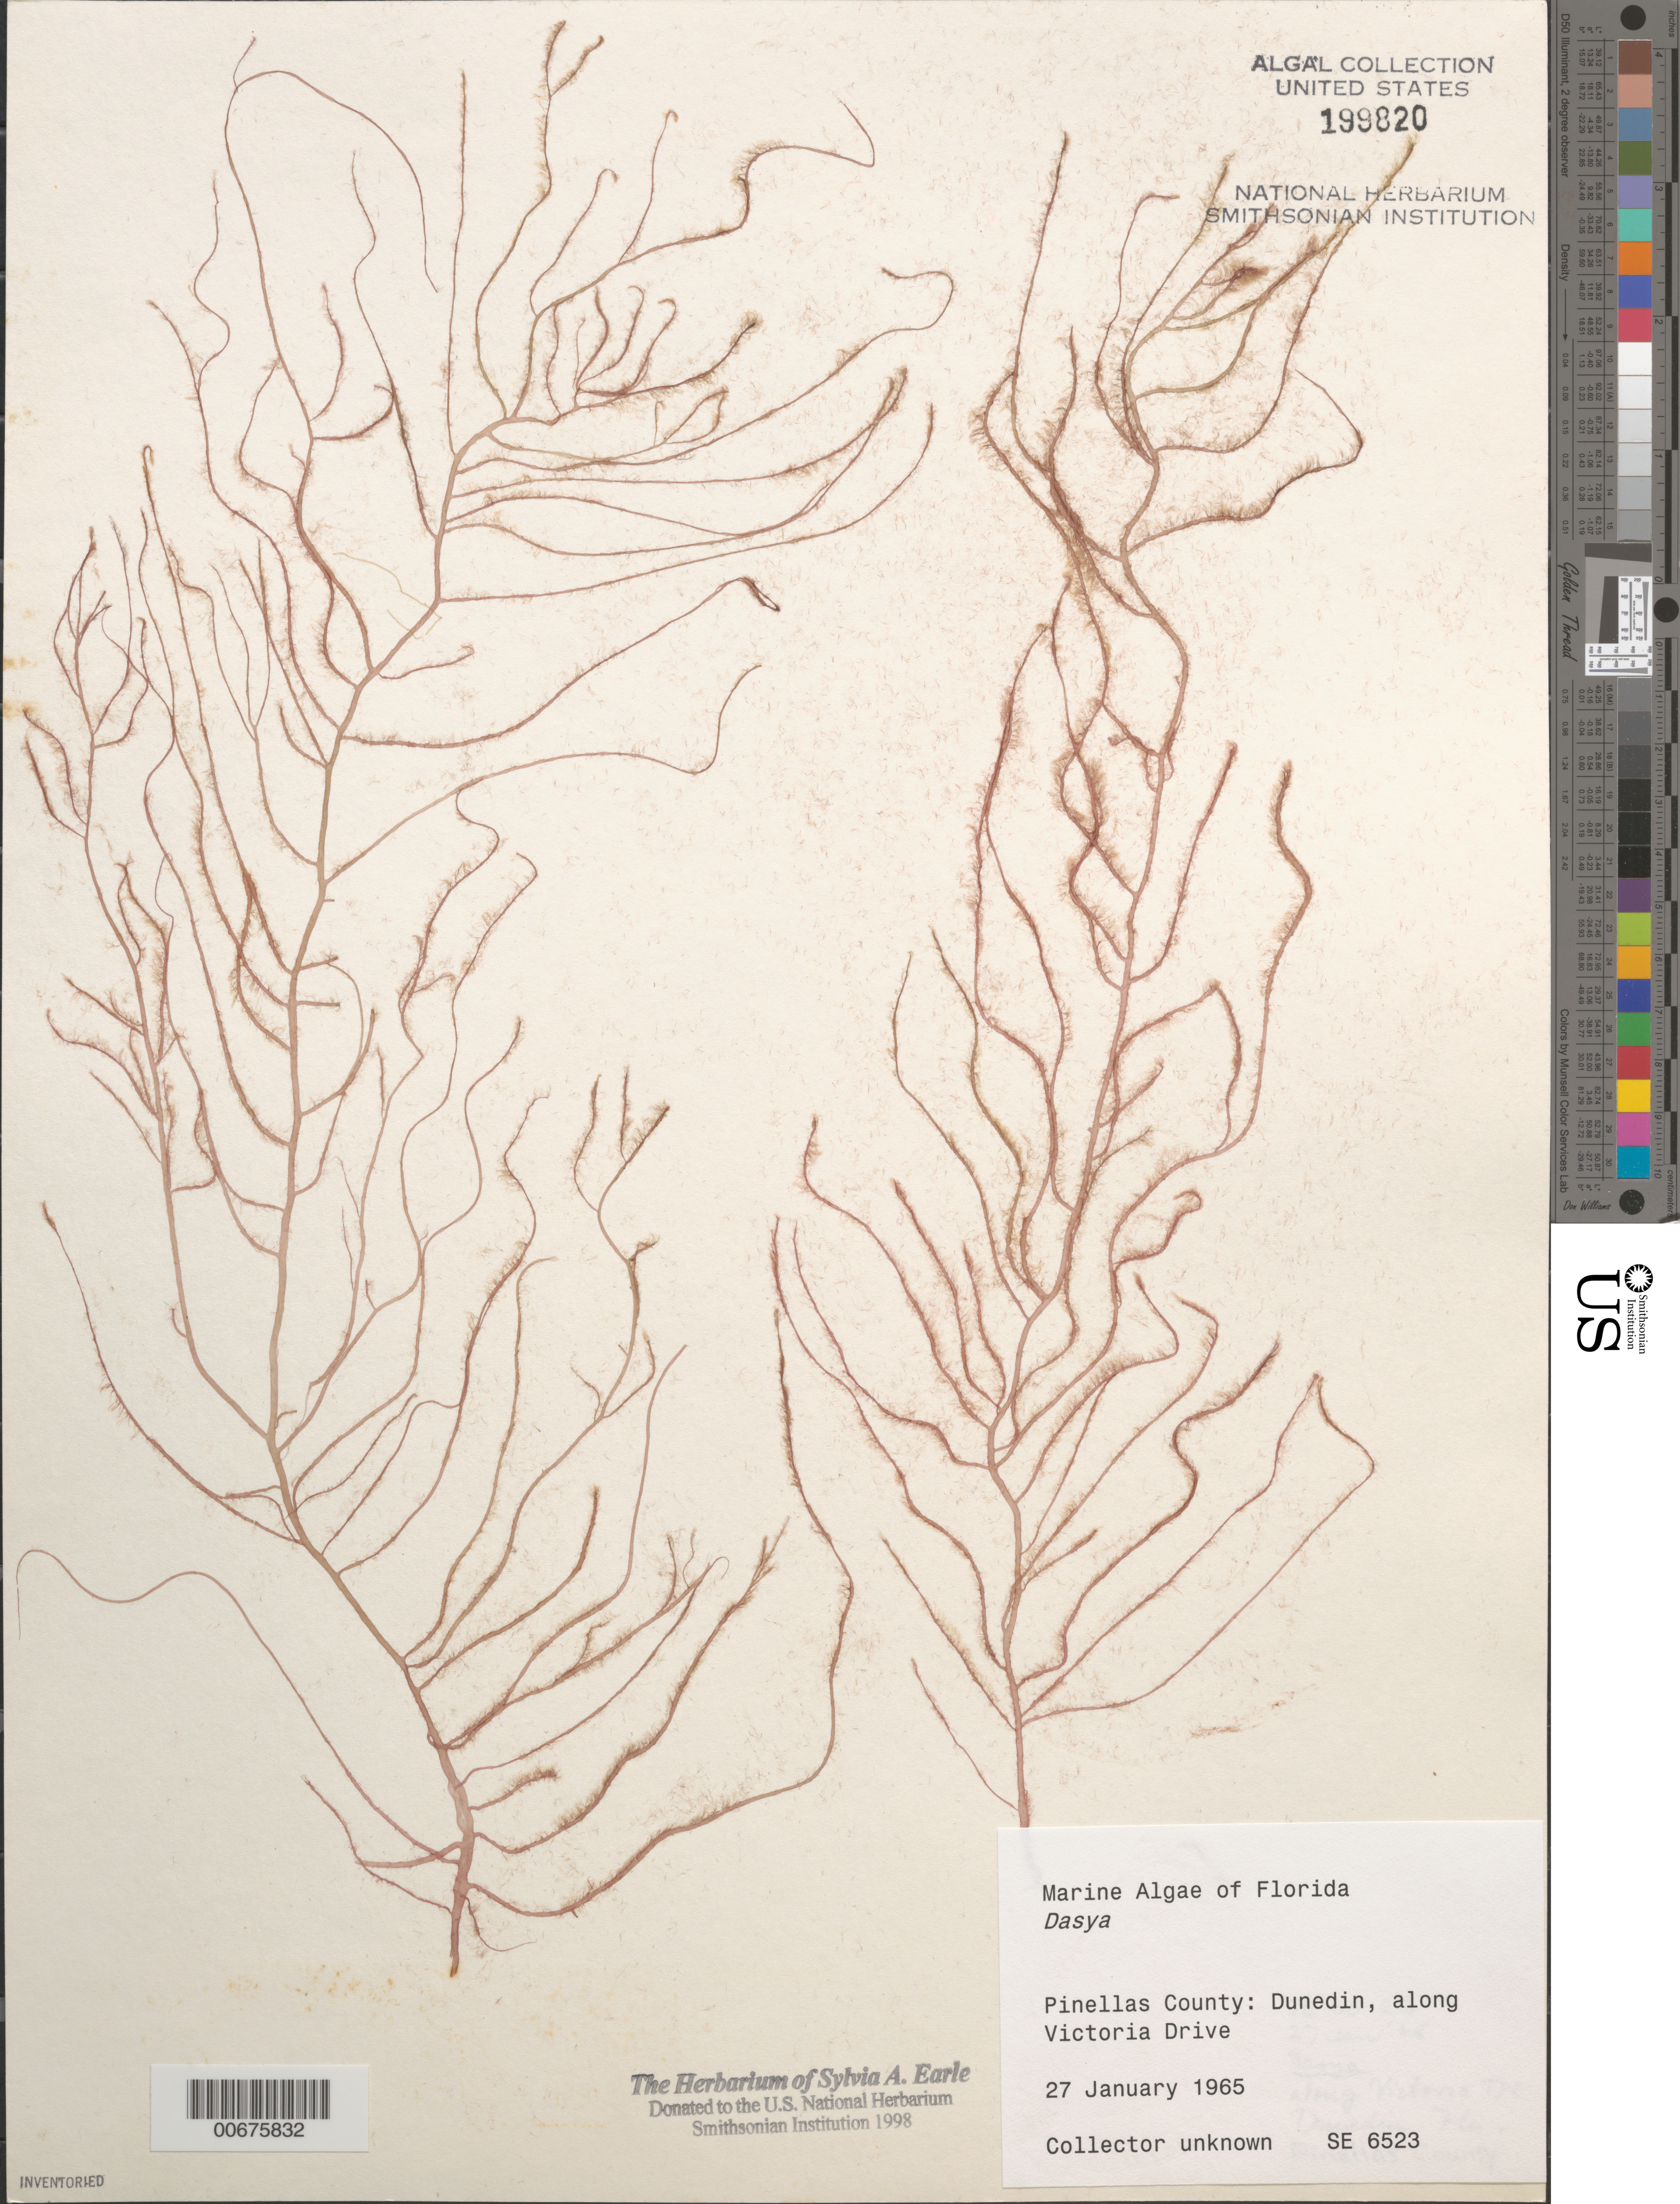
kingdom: Plantae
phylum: Rhodophyta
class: Florideophyceae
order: Ceramiales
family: Dasyaceae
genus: Dasya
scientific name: Dasya sp.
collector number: SE 6523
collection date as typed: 27 Jan 1965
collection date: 1965-01-27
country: United States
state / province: Florida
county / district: Pinellas County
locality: Dunedin, Victoria Drive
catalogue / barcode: US 199820